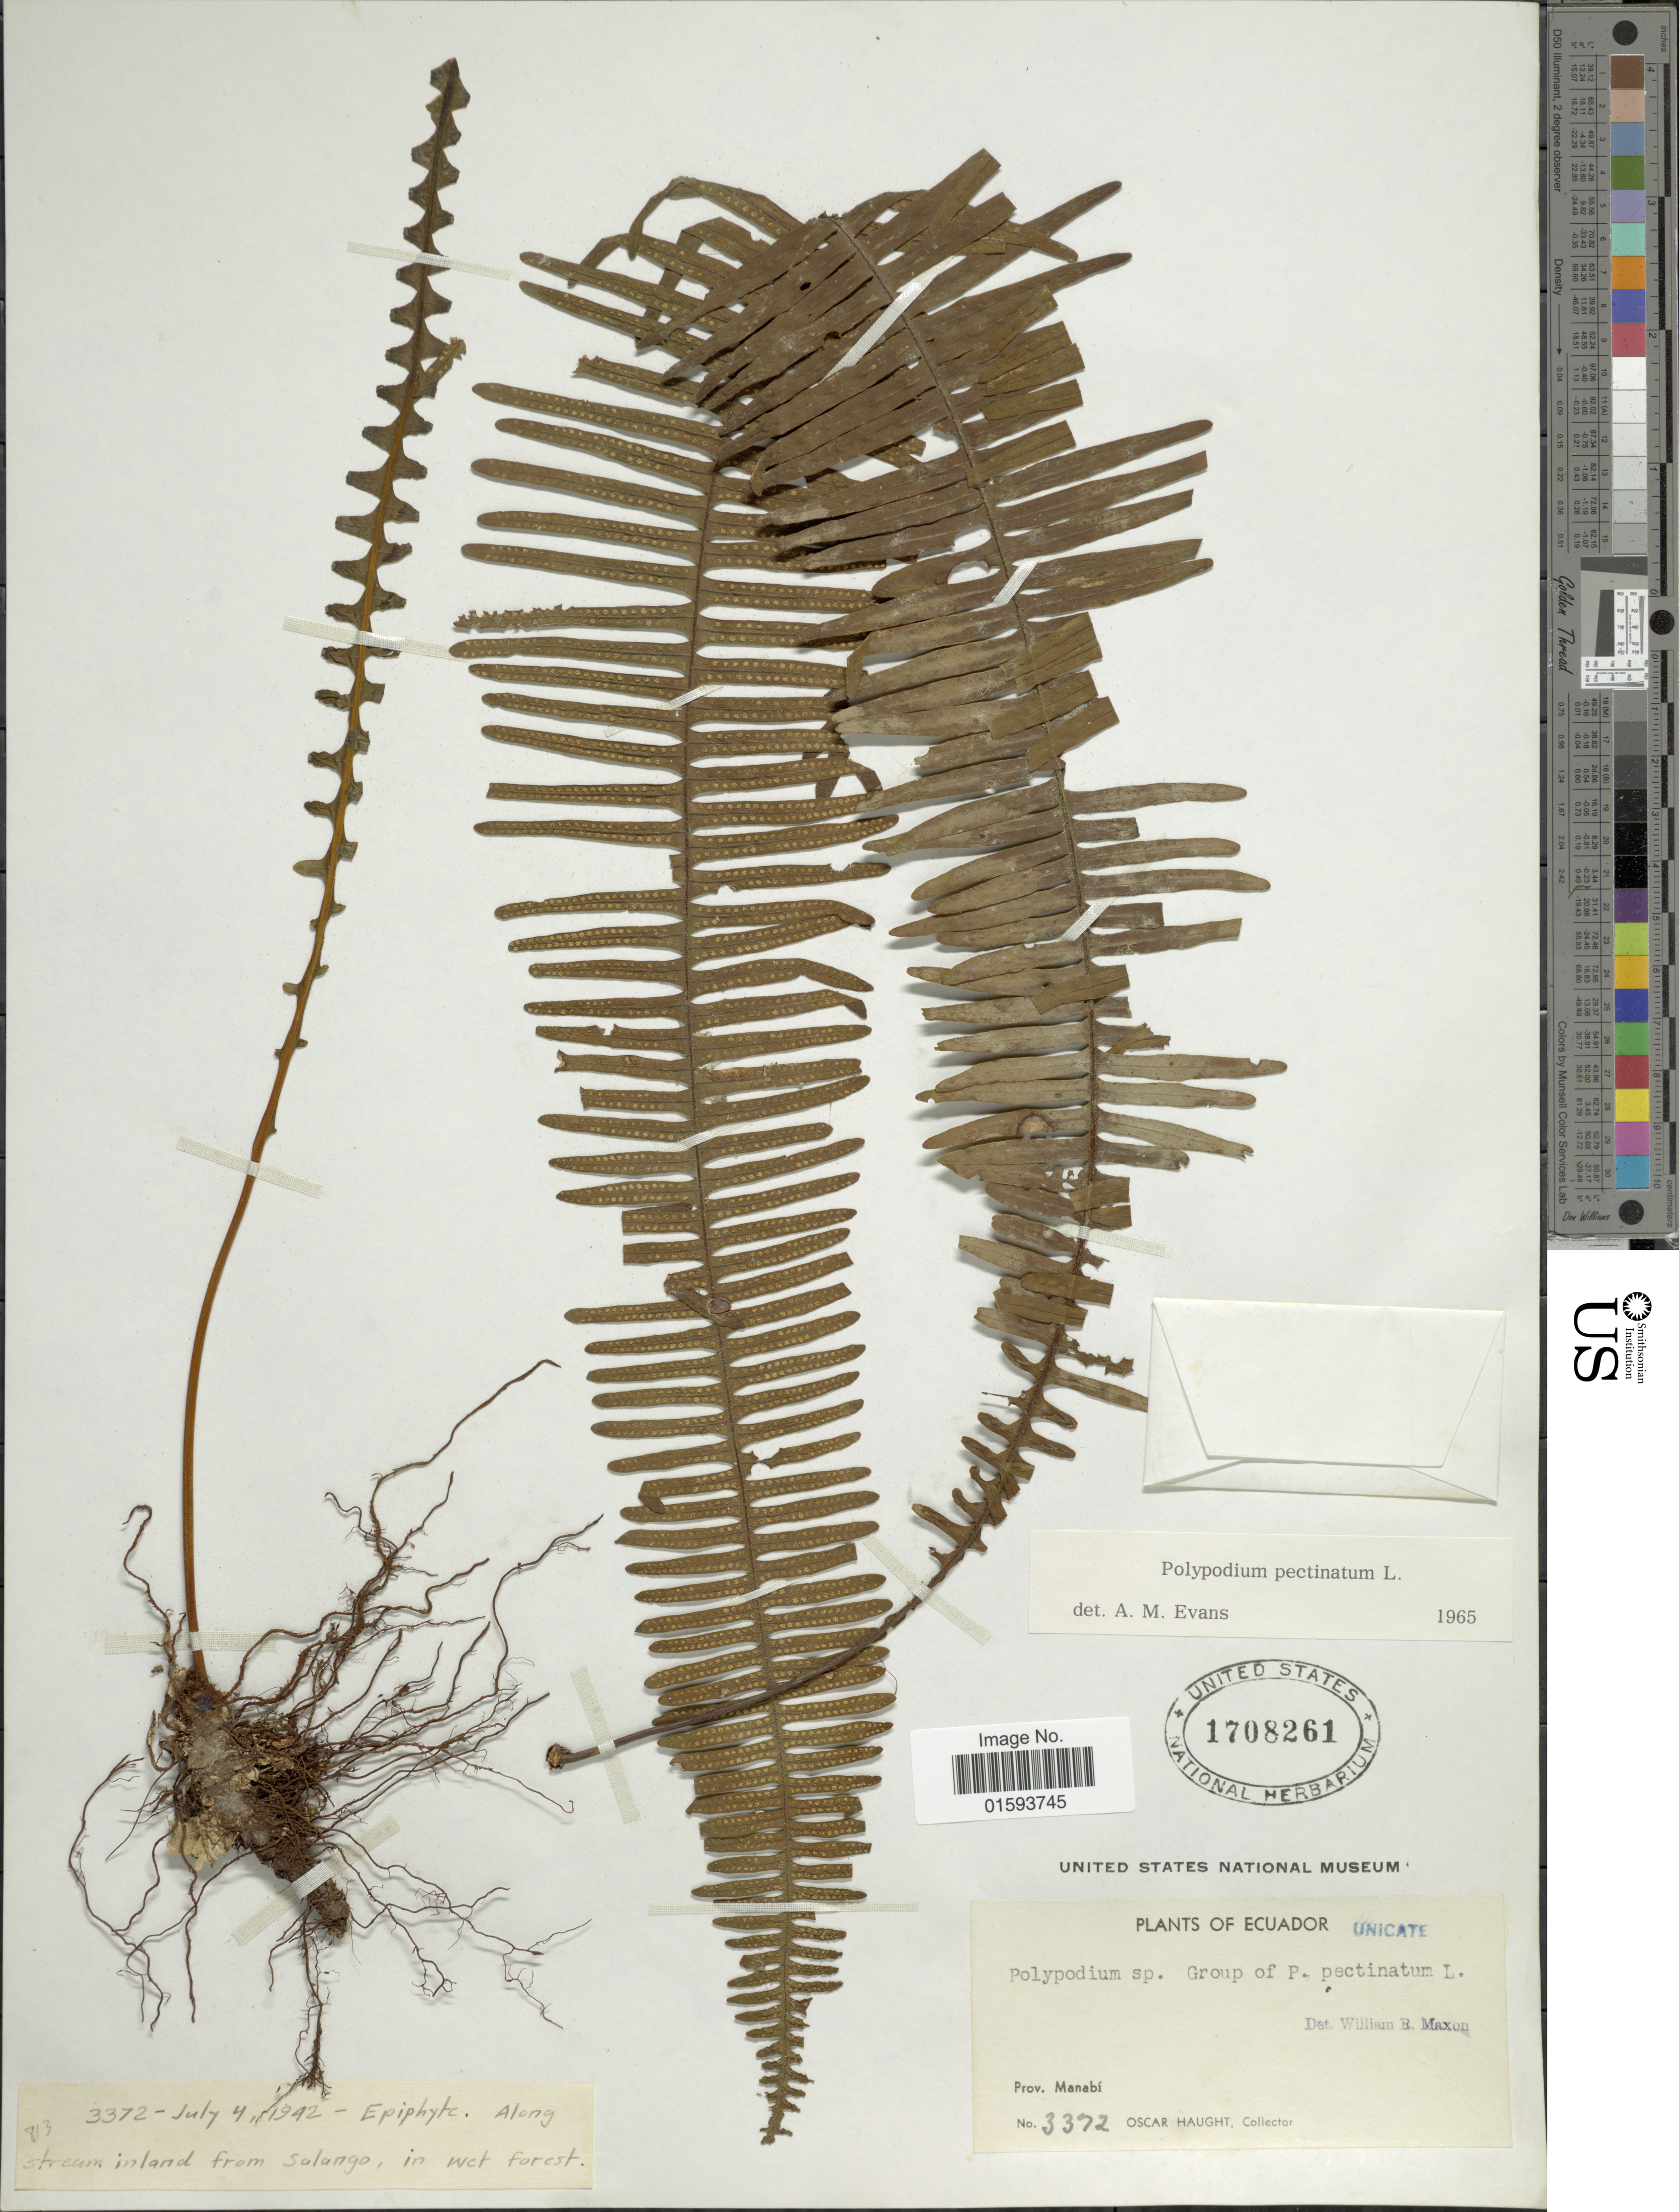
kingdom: Plantae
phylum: Tracheophyta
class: Polypodiopsida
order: Polypodiales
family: Polypodiaceae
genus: Pecluma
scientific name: Pecluma pectinata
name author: (L.) M.G. Price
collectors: O. L. Haught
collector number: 3372*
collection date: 1942-07-04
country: Ecuador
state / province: Manabí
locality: Prov. Manabi, along stream inland from Salango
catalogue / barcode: US 1708261